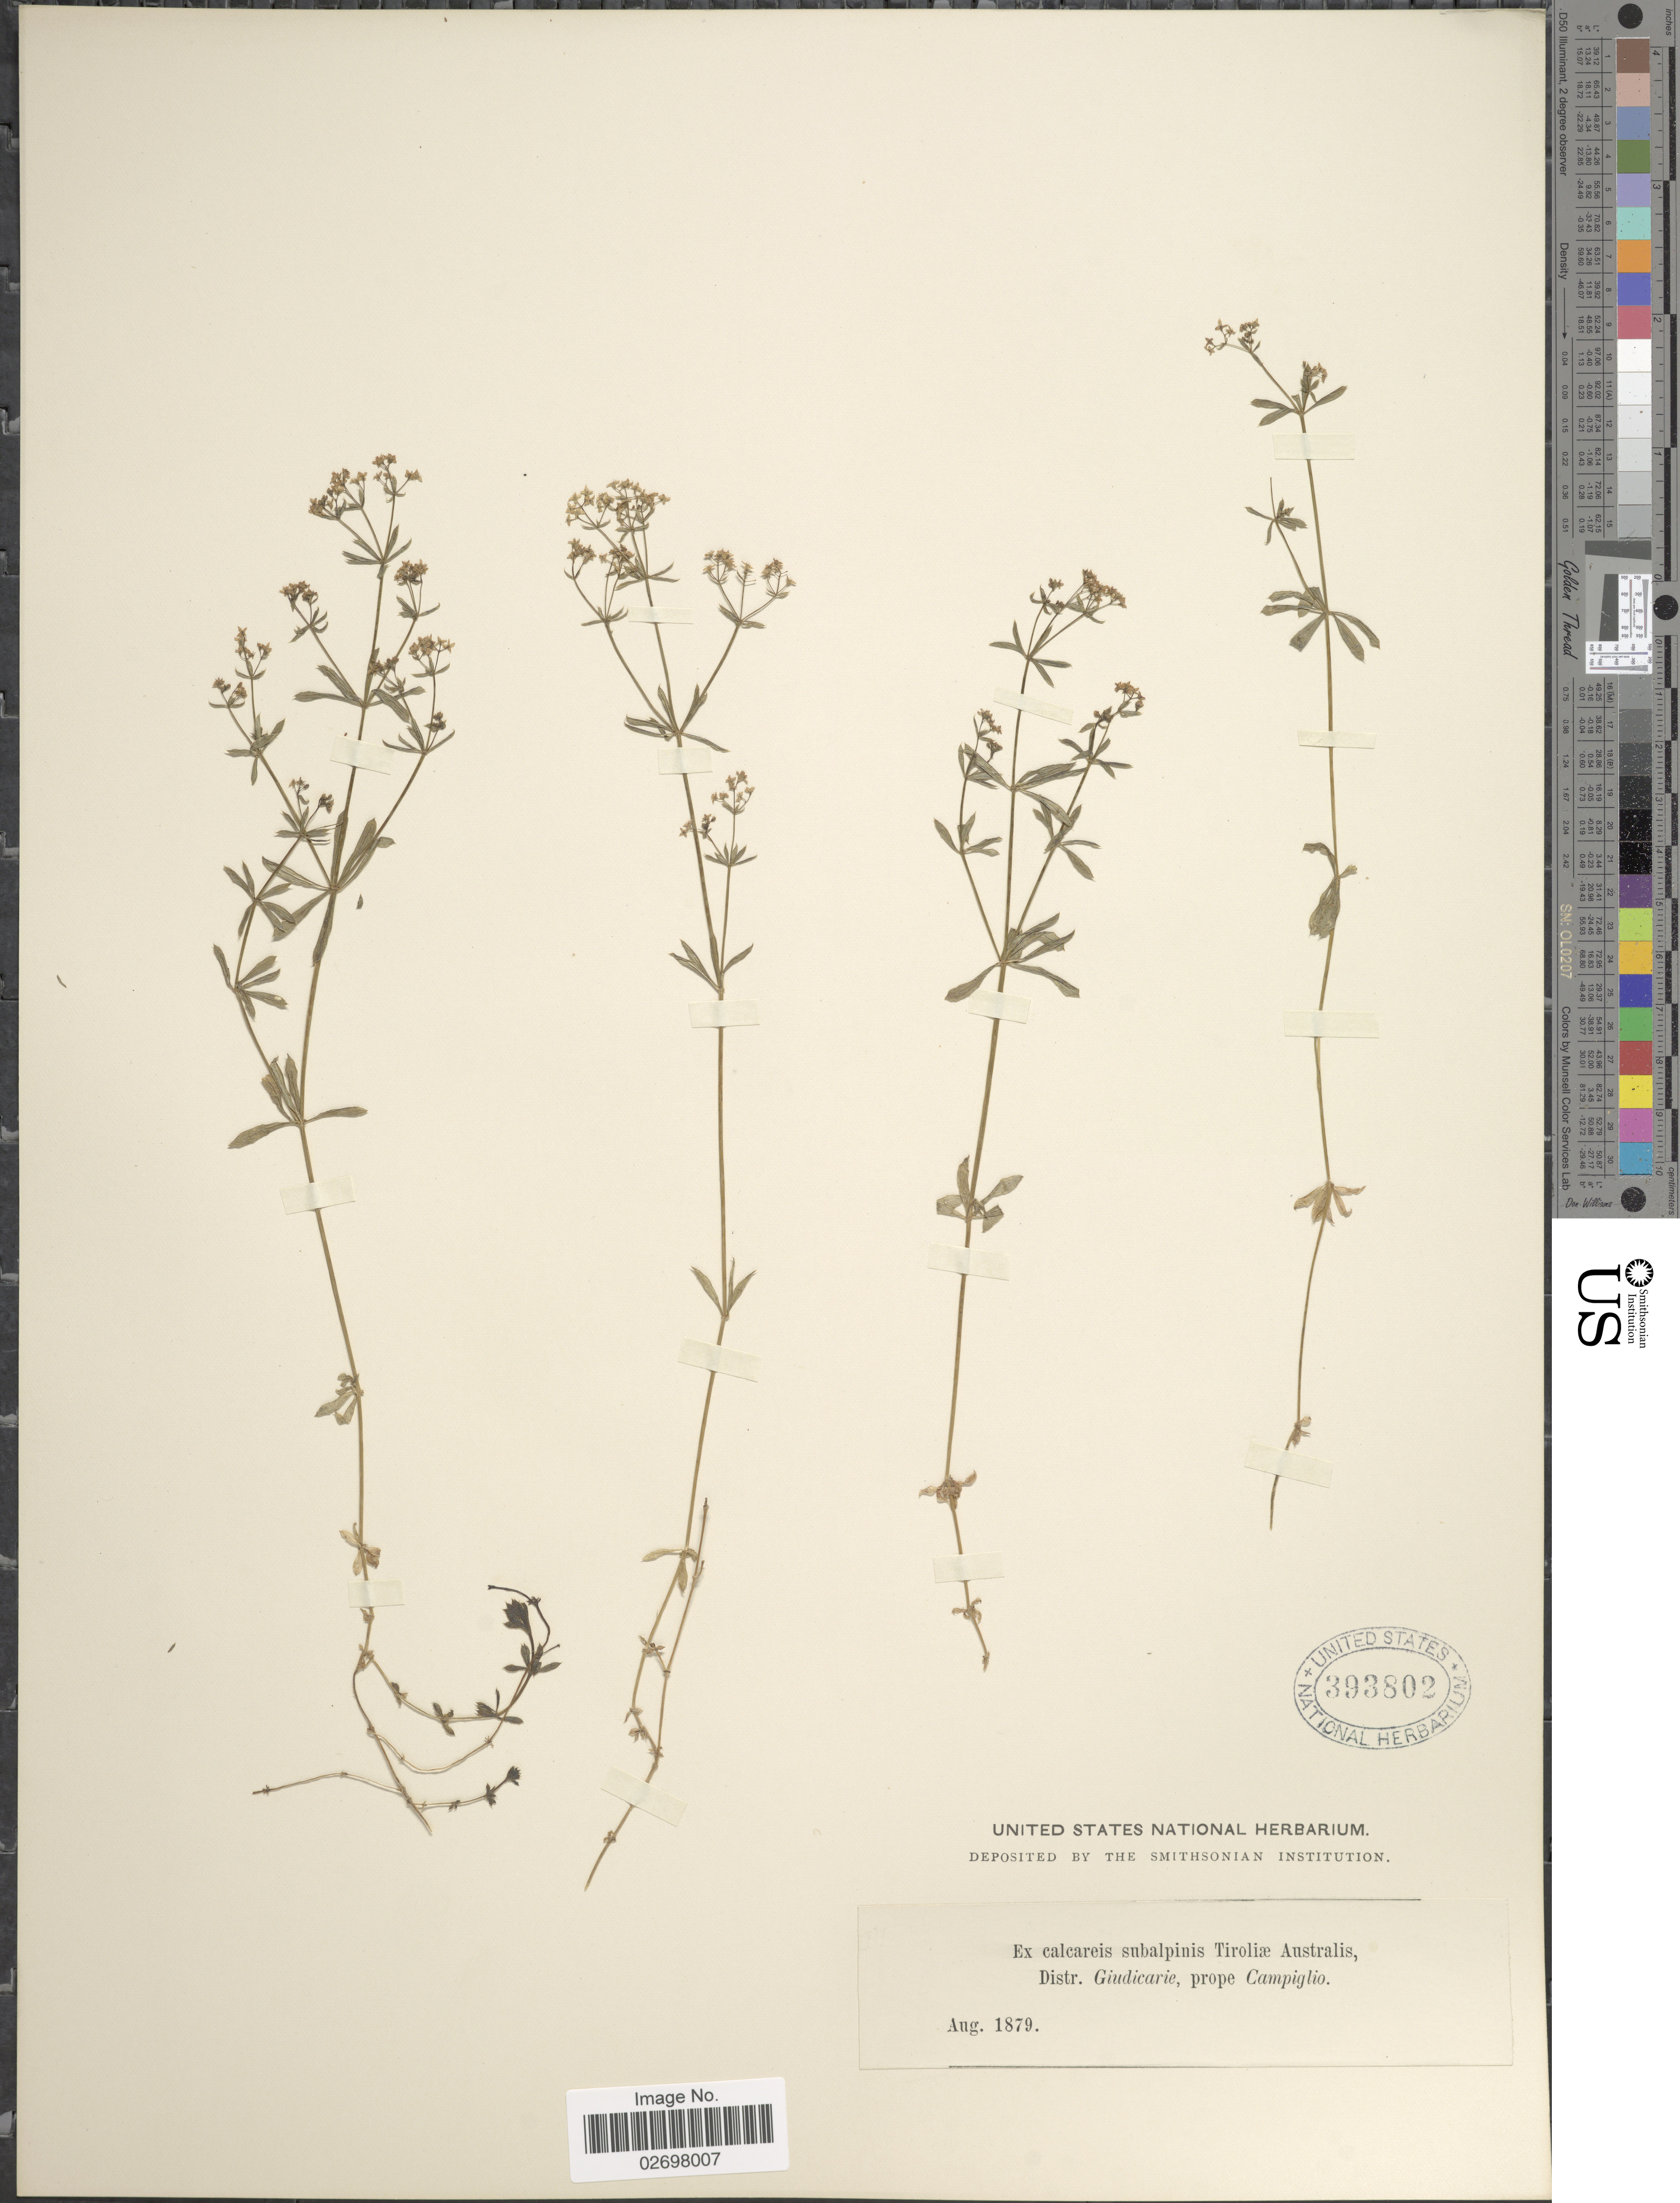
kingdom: Plantae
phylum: Tracheophyta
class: Magnoliopsida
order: Gentianales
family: Rubiaceae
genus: Galium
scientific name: Galium sp.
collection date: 1879-08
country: Austria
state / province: Tirol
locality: Ex calcareis subalpinis Tiroliae Australis, Distr. Giudicarie, prope Campiglio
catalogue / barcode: US 393802